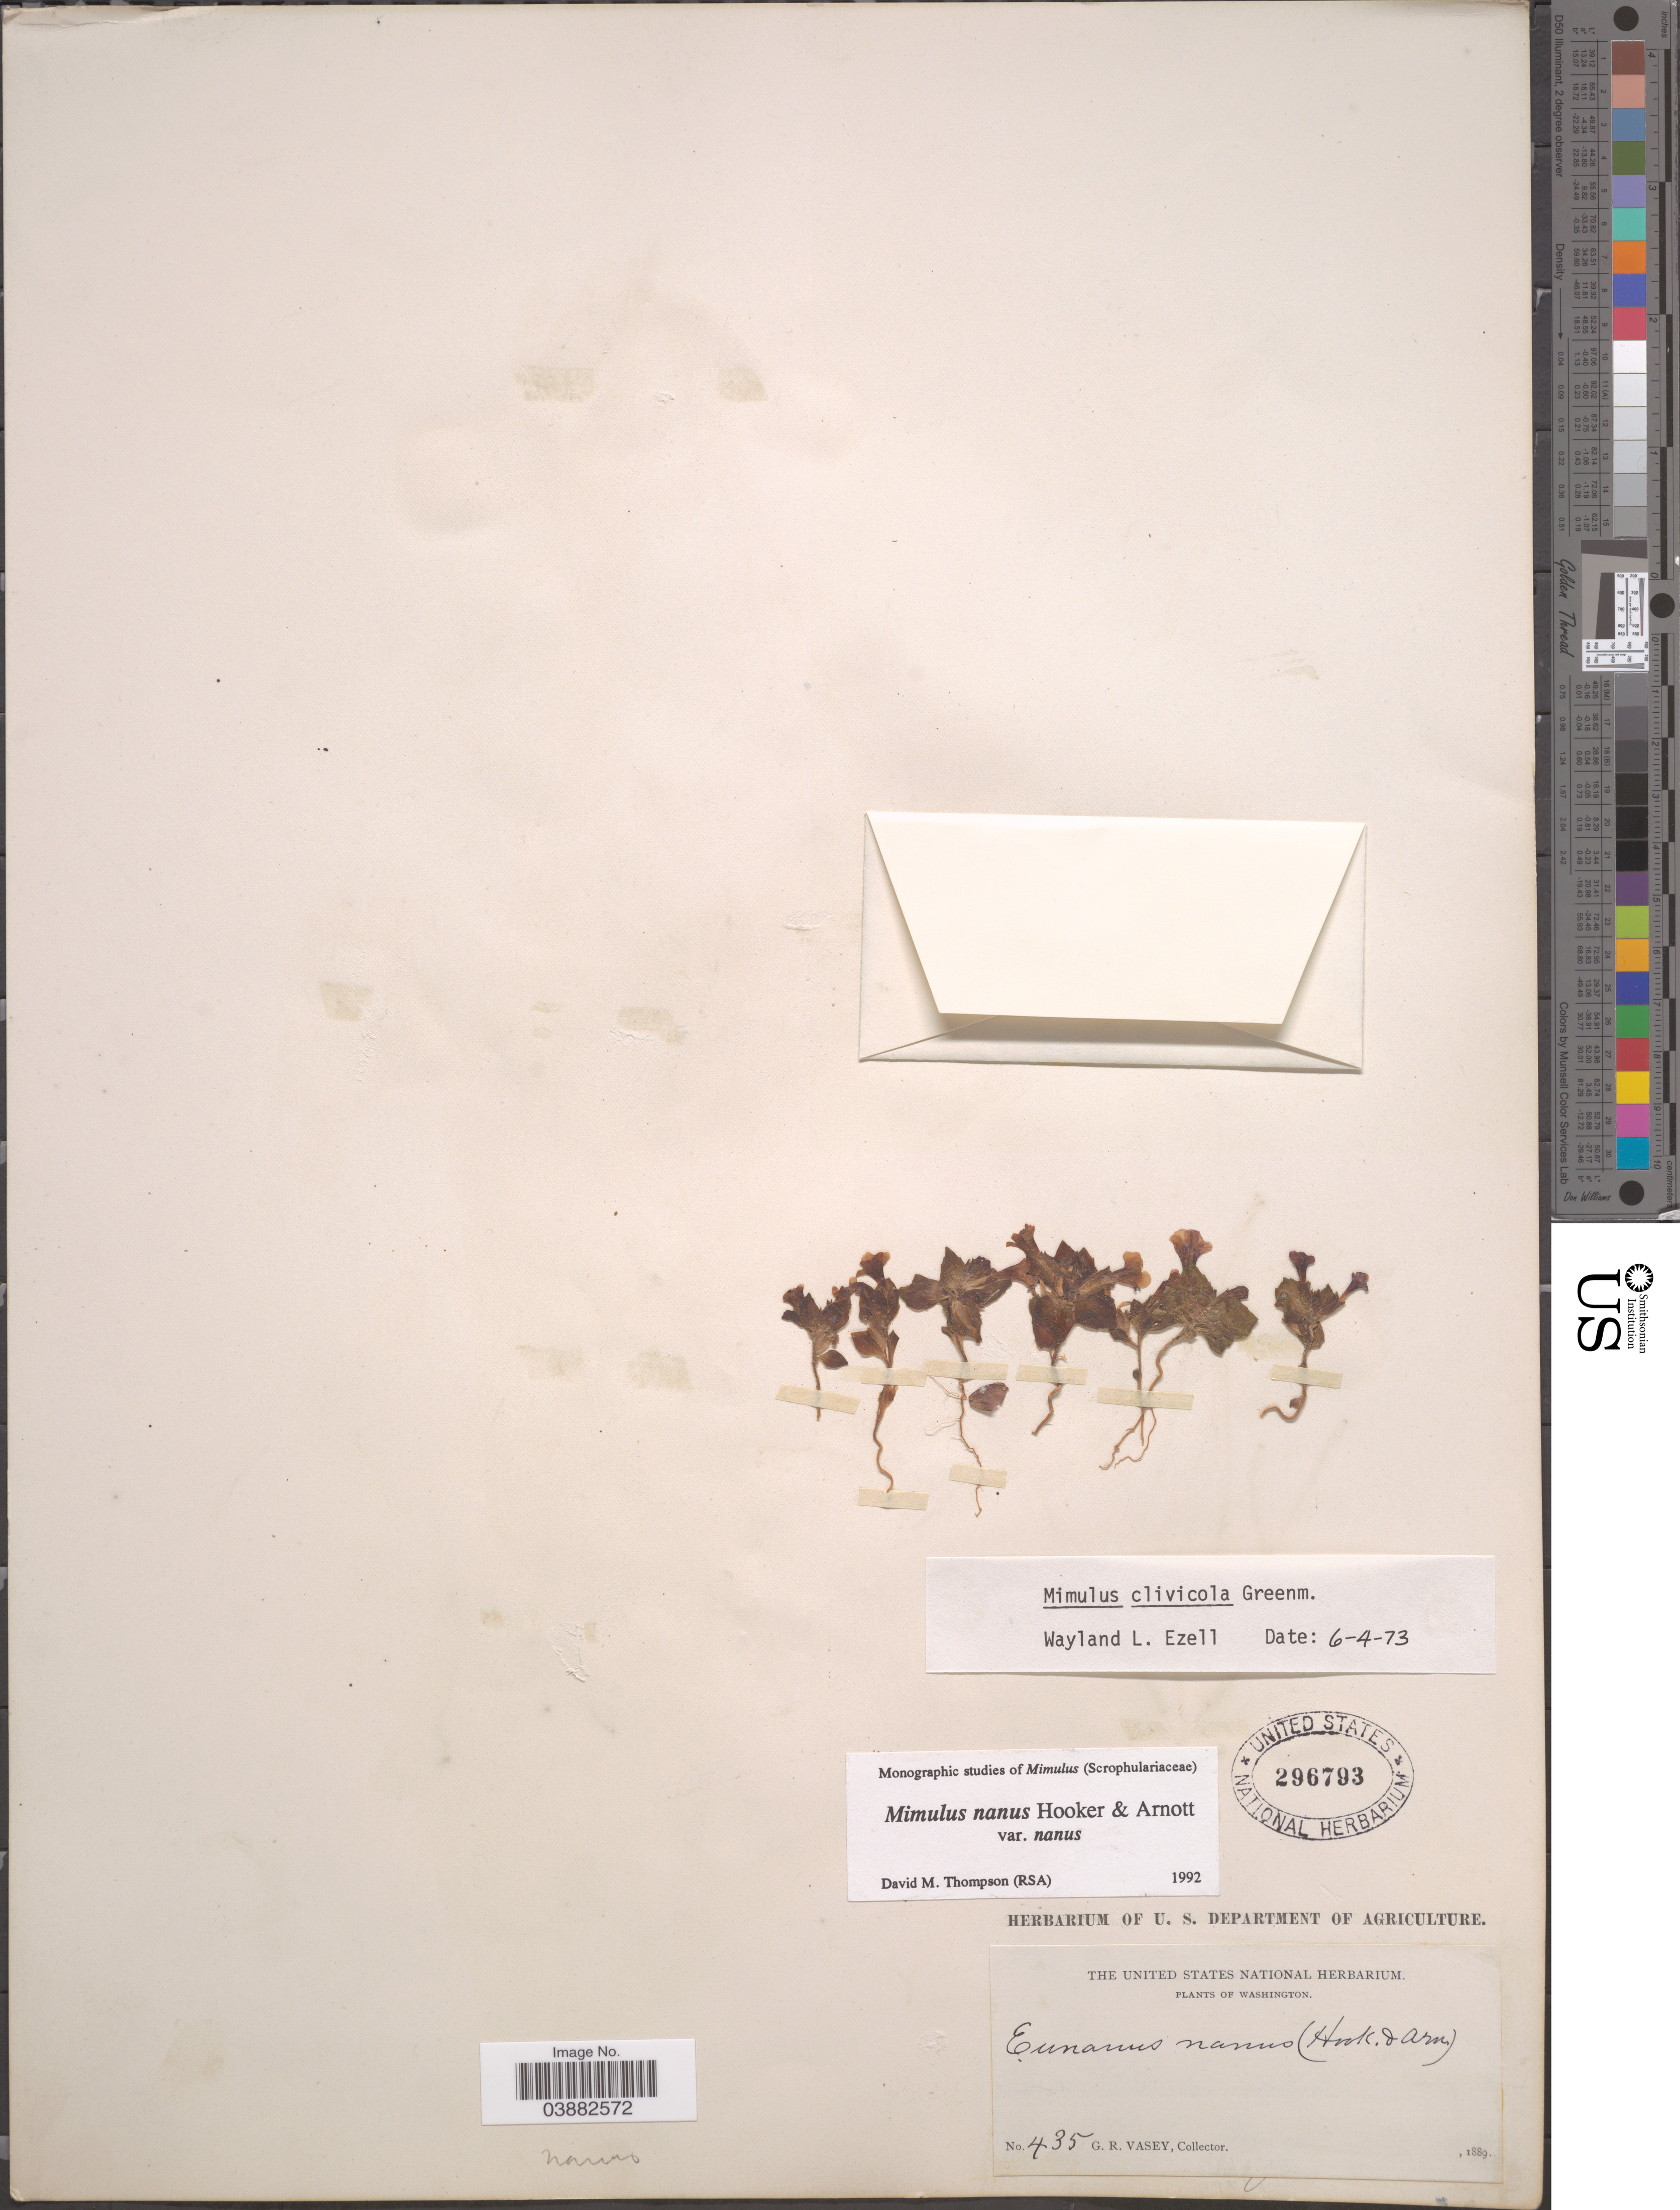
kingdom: Plantae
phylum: Tracheophyta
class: Magnoliopsida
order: Lamiales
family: Phrymaceae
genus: Mimulus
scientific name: Mimulus nanus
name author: Hook. & Arn.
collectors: G. R. Vasey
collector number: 435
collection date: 1889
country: United States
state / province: Washington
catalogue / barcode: US 296793